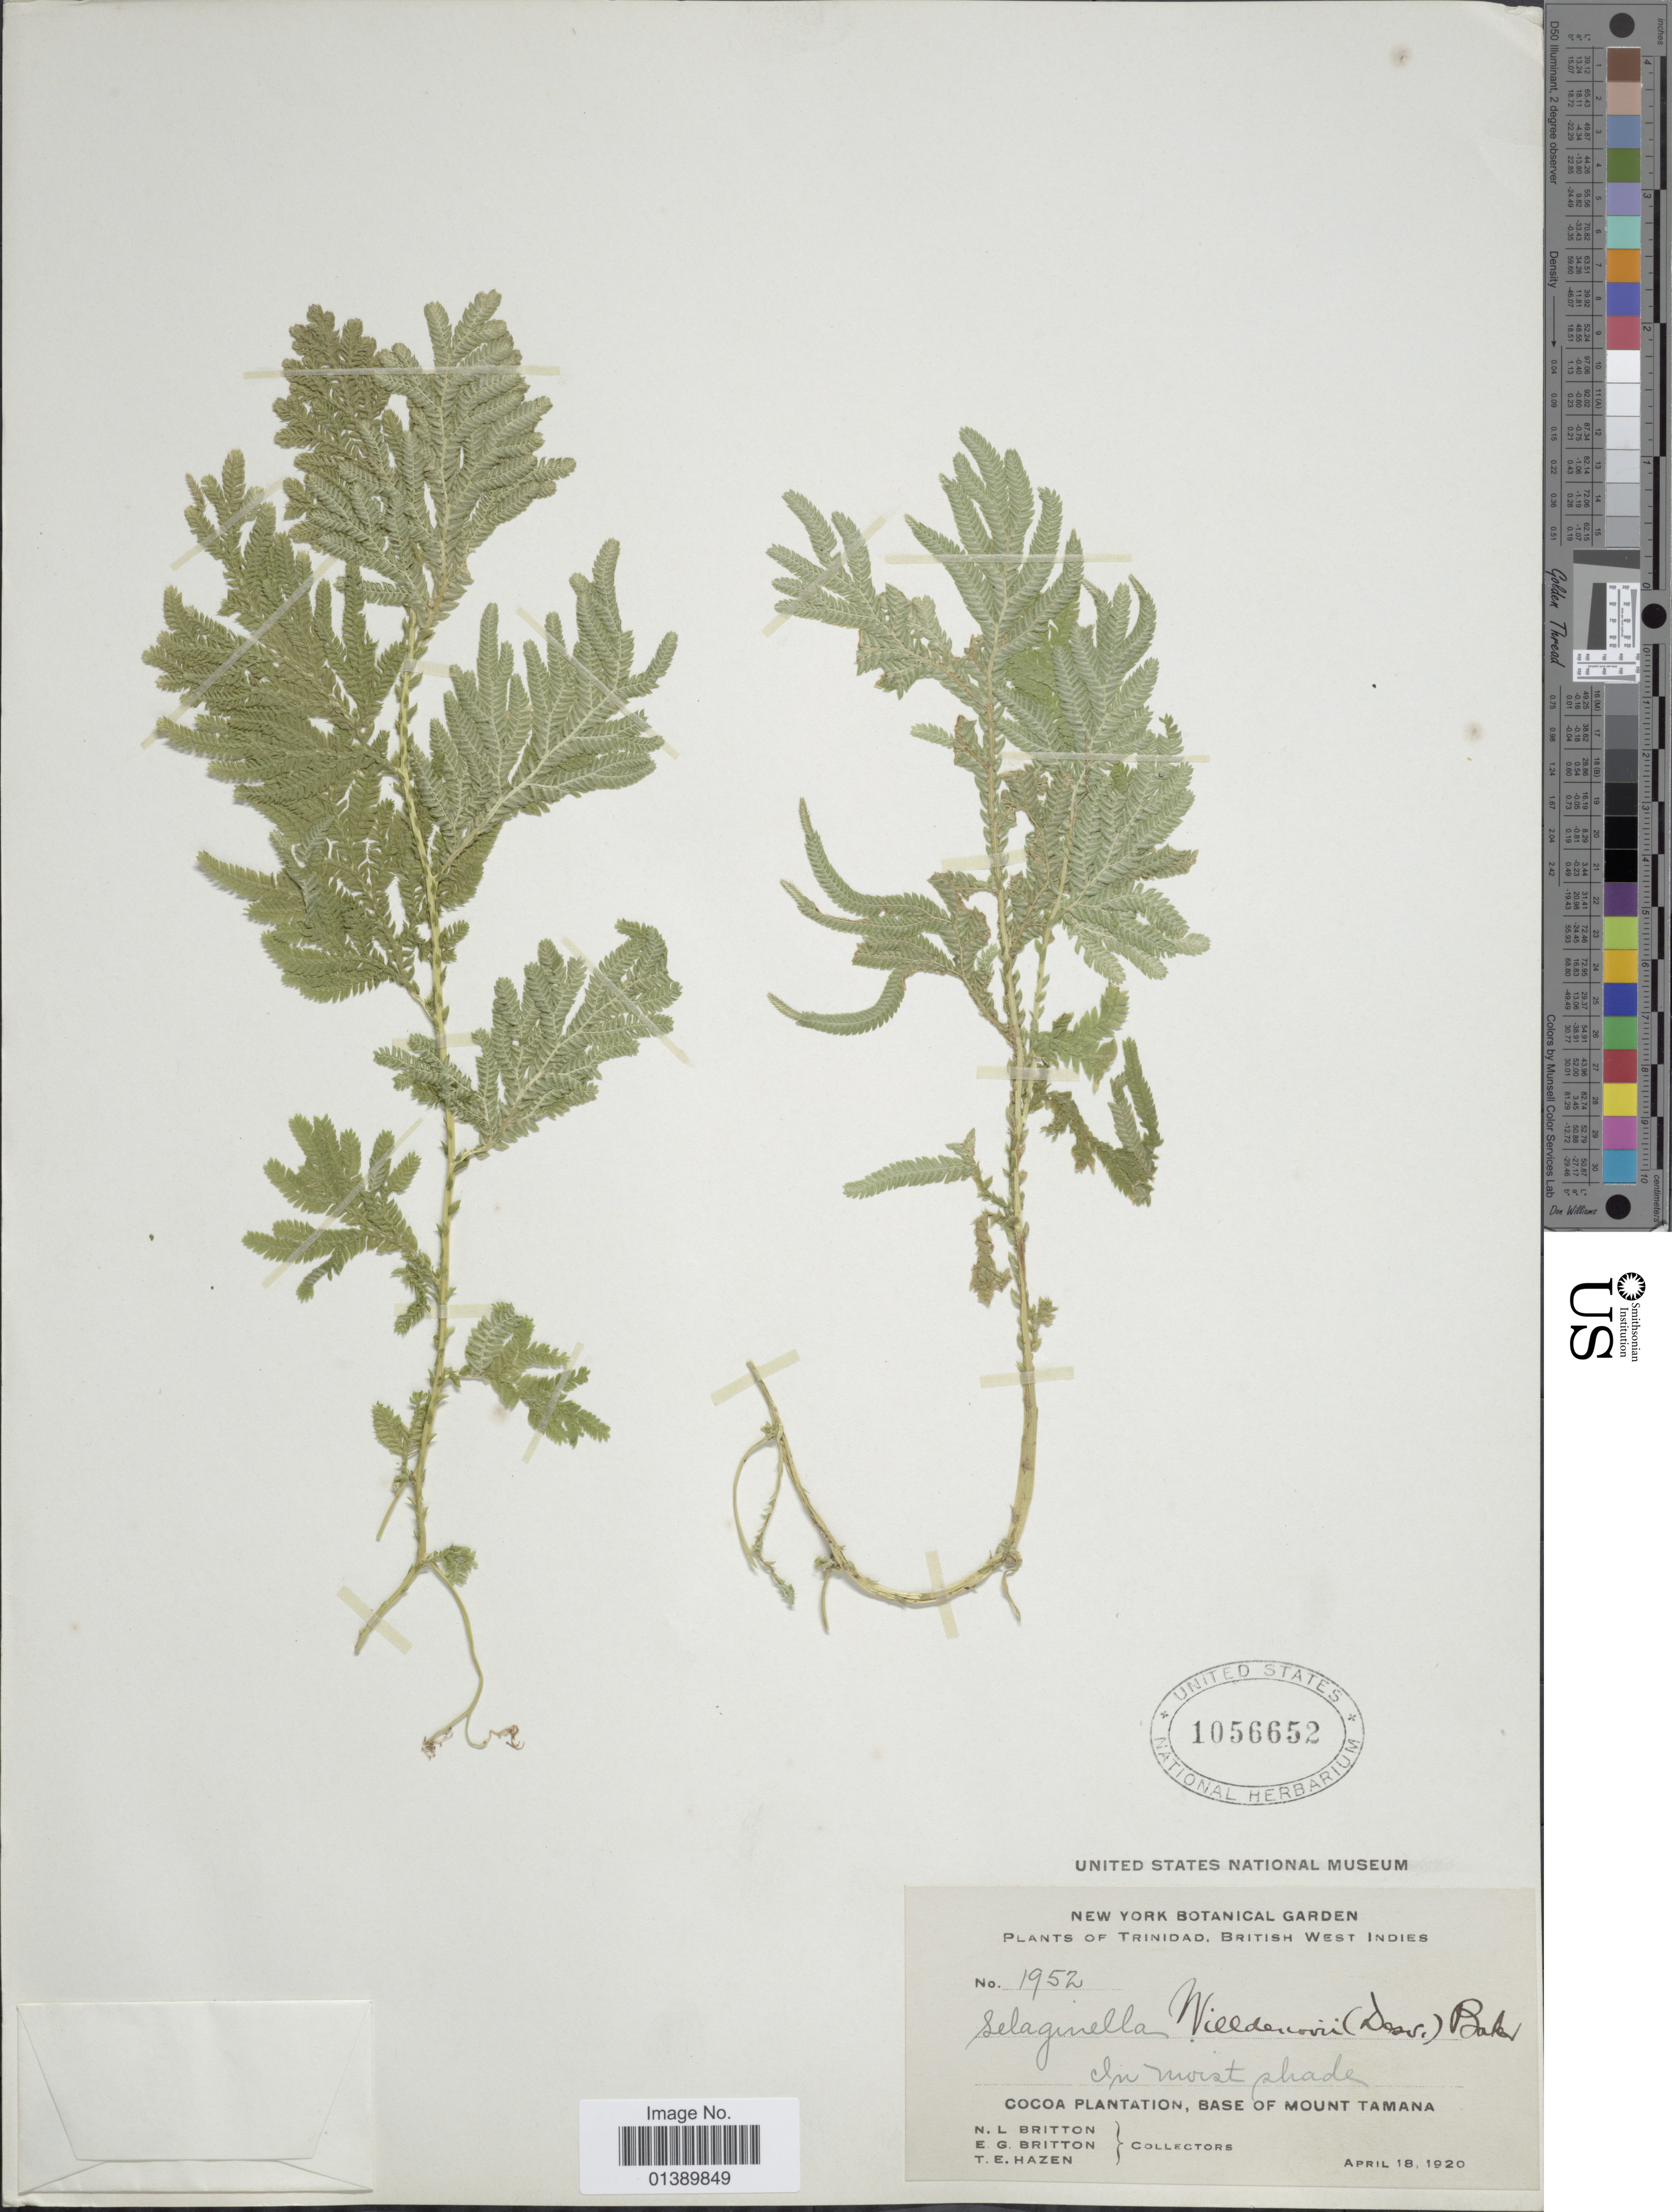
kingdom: Plantae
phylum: Tracheophyta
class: Lycopodiopsida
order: Selaginellales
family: Selaginellaceae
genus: Selaginella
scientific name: Selaginella plana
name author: (Desv. ex Poir.) Hieron.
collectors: N. Britton, E. G. Britton & T. E. Hazen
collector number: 1952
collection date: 1920-04-18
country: Trinidad and Tobago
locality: Trinidad, British West Indies, Cocoa Plantation, base of Mount Tamana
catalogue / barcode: US 1056652